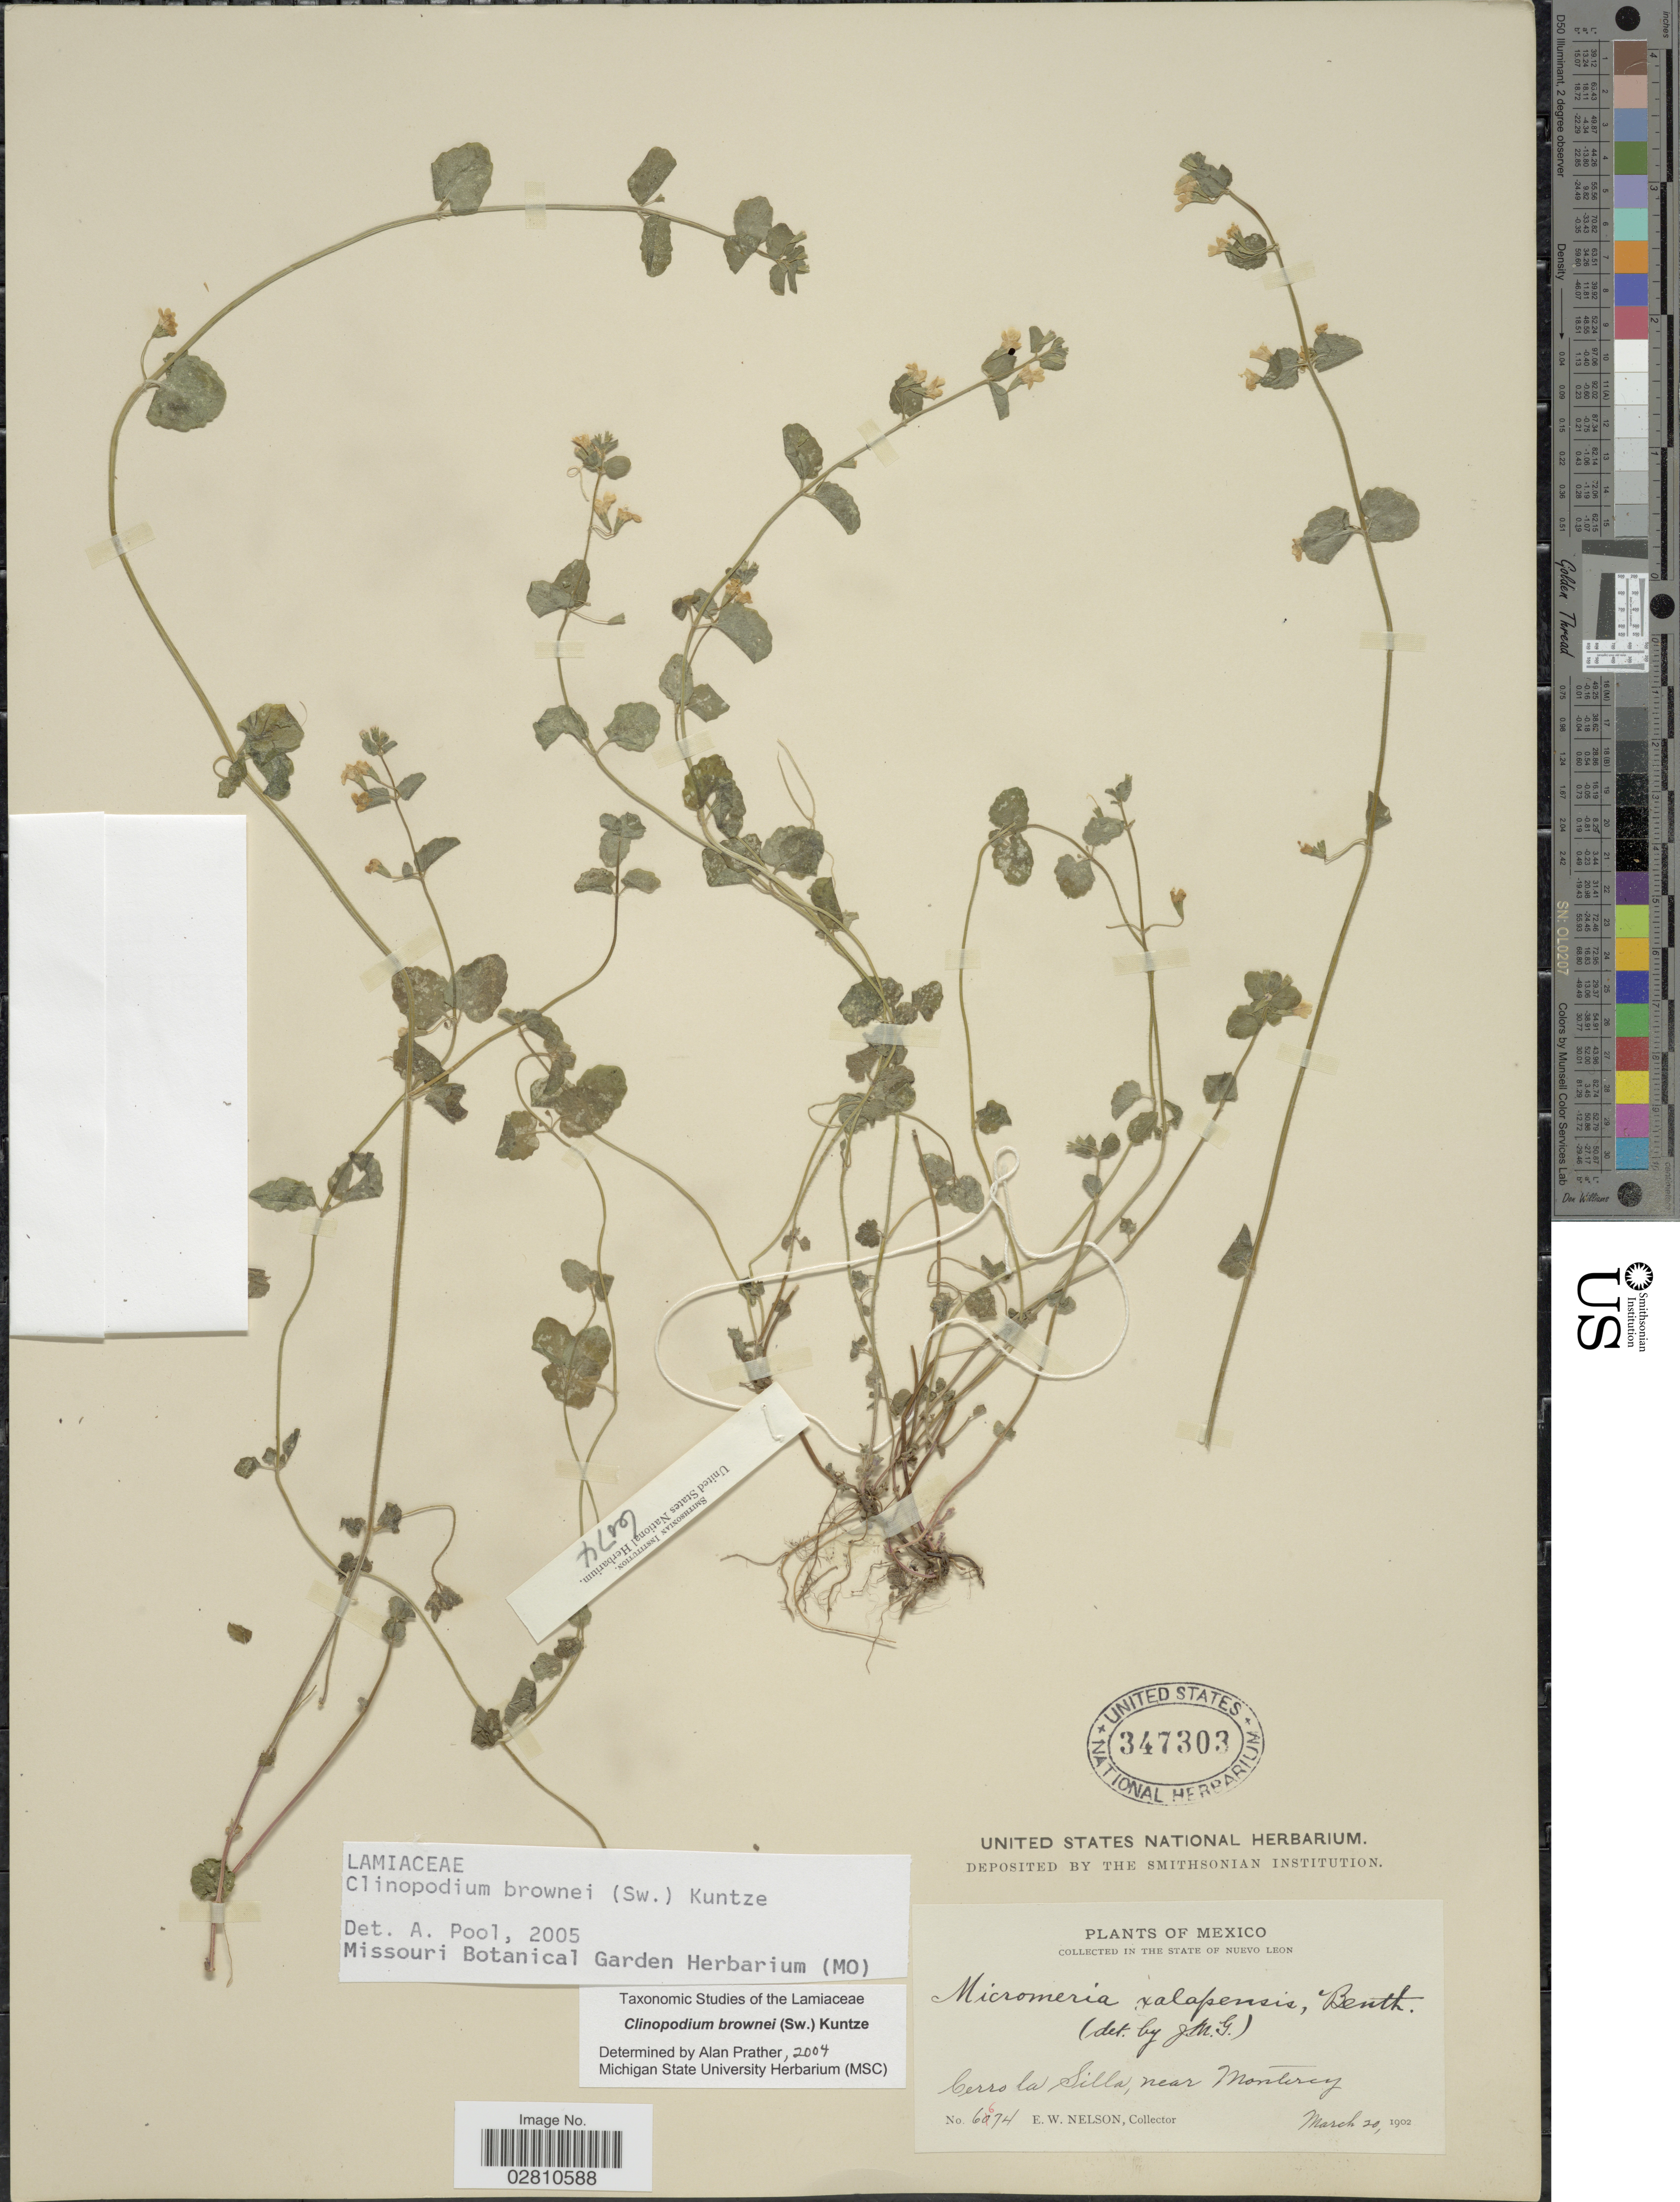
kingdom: Plantae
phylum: Tracheophyta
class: Magnoliopsida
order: Lamiales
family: Lamiaceae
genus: Clinopodium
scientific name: Clinopodium brownei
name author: (Sw.) Kuntze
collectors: E. W. Nelson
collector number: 6674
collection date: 1902-03-20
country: Mexico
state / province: Nuevo León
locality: Cerro la Silla, near Monterey.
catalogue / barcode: US 347303